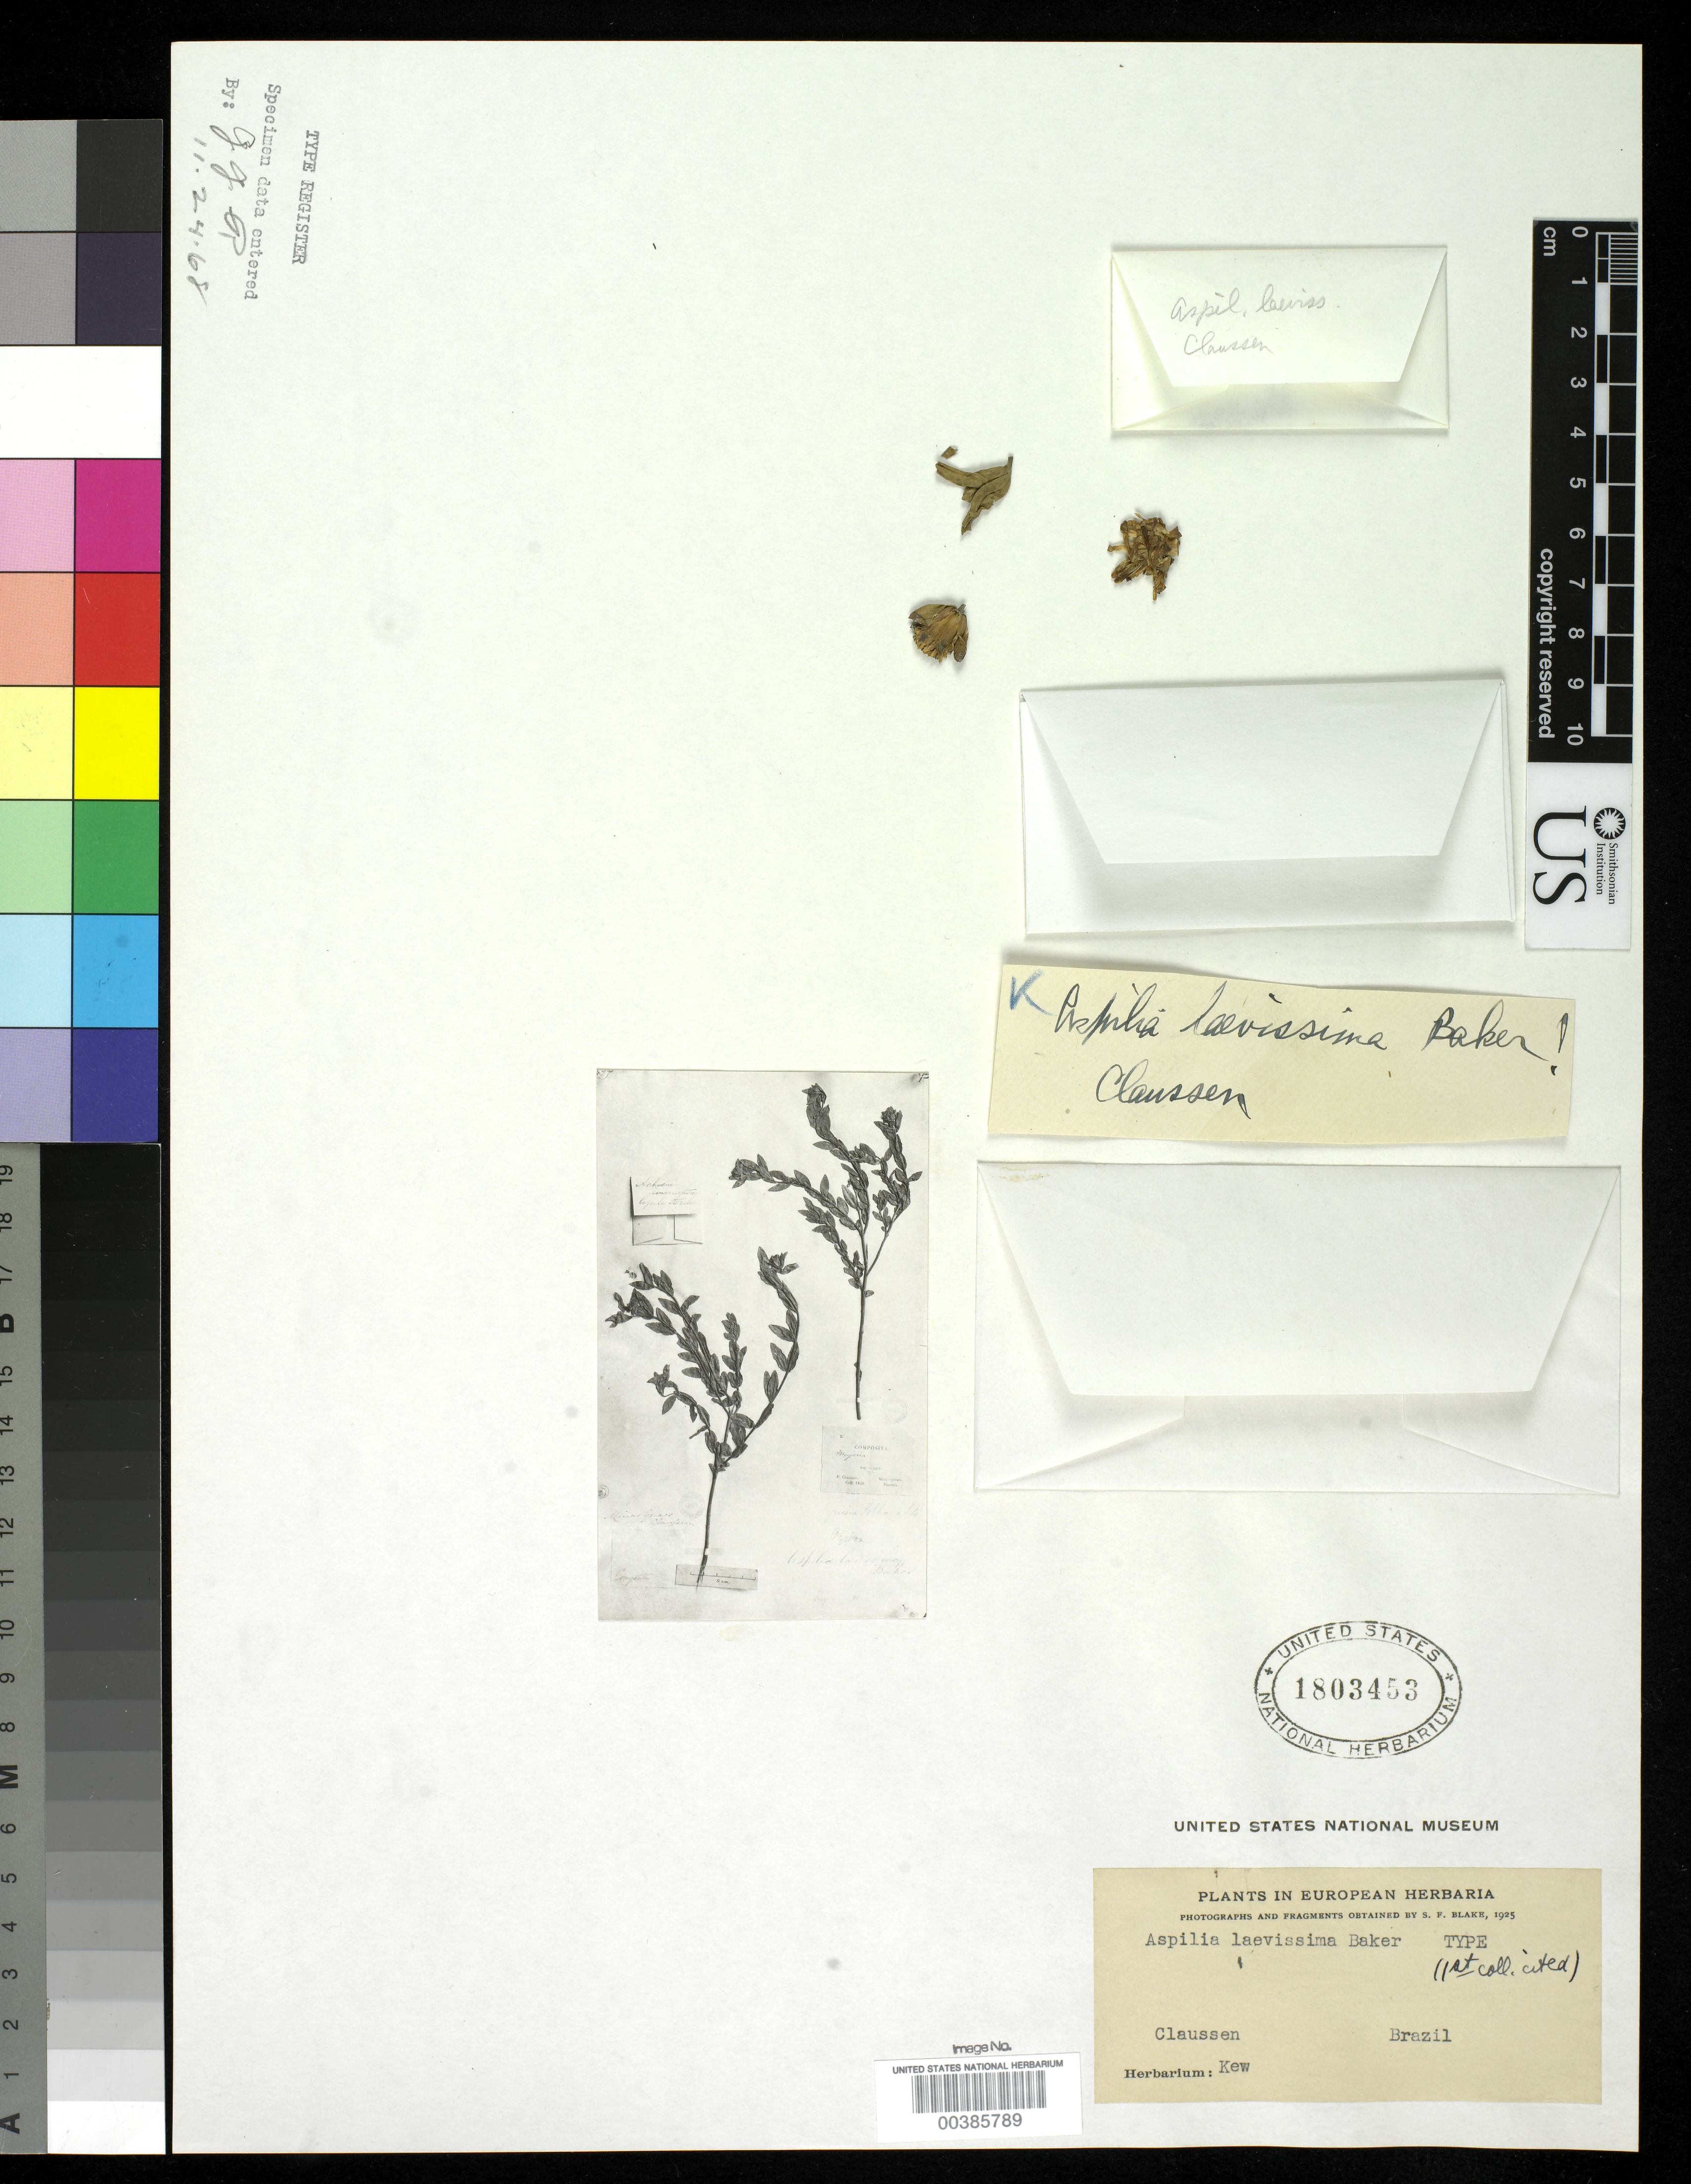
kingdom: Plantae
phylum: Tracheophyta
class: Magnoliopsida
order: Asterales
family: Asteraceae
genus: Aspilia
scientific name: Aspilia laevissima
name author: Baker in Mart.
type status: Type Material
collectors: P. Claussen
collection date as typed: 1840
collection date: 1840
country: Brazil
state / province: Minas Gerais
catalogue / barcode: US 1803453